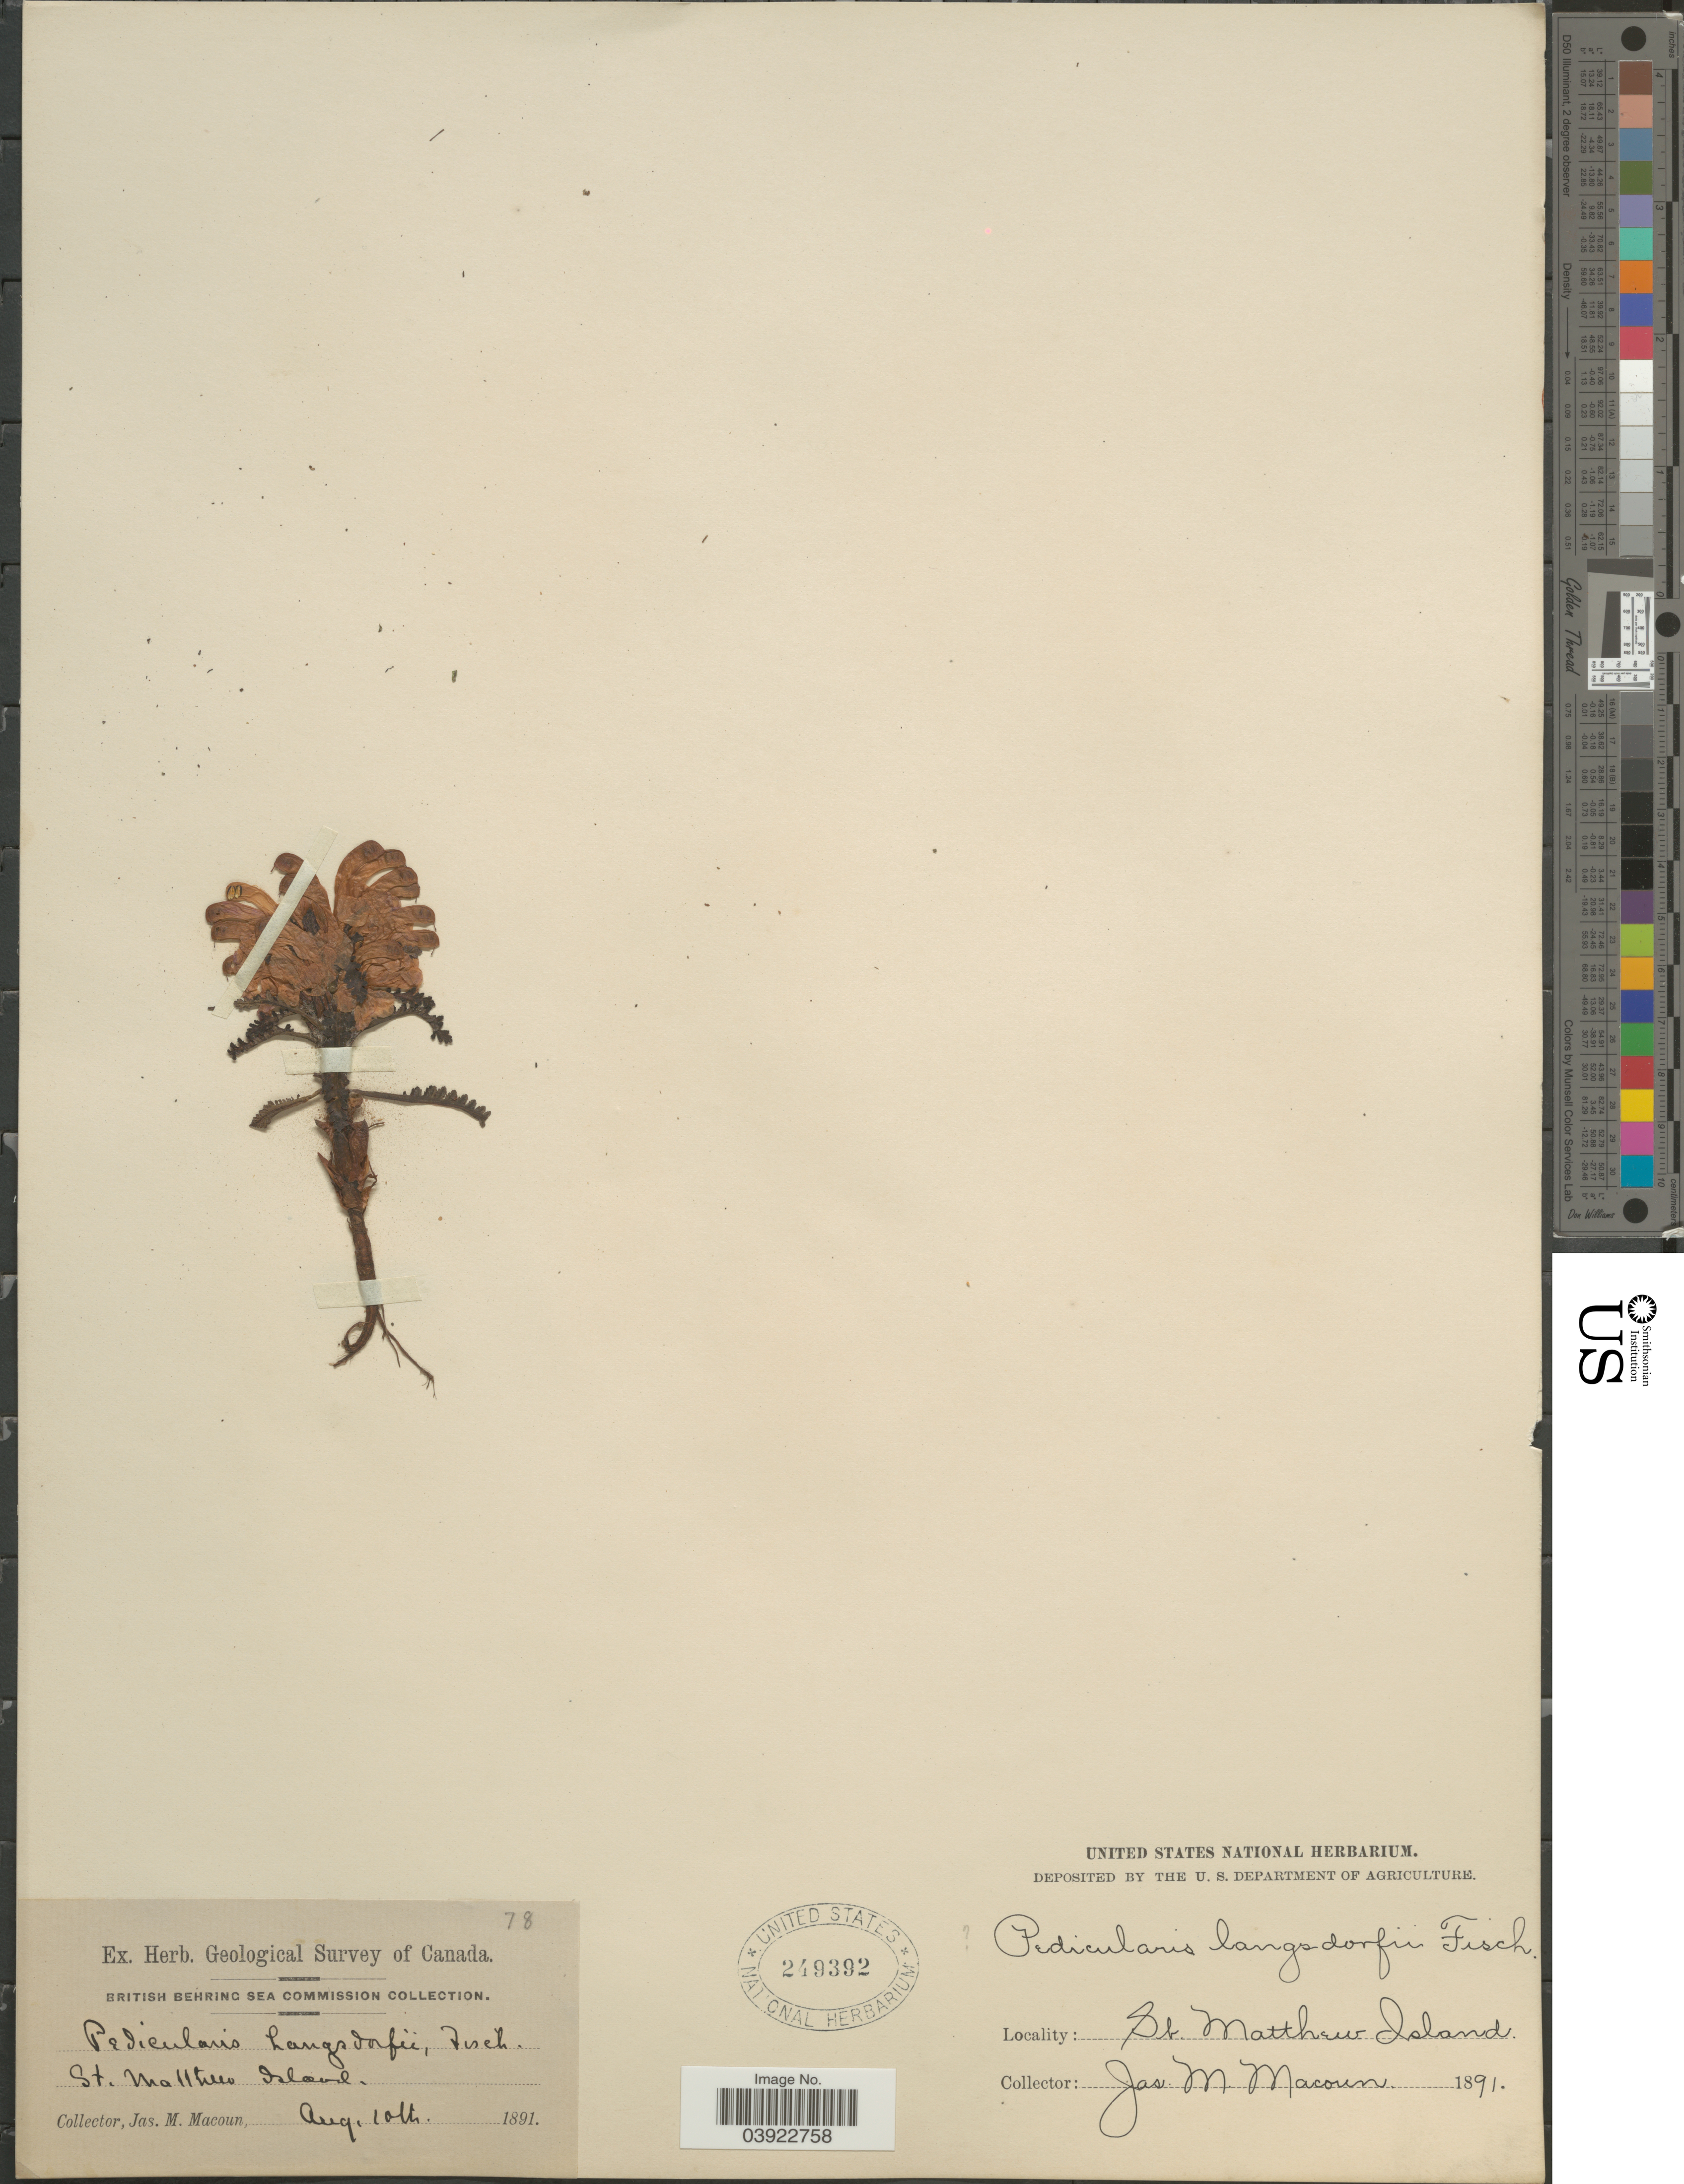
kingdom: Plantae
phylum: Tracheophyta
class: Magnoliopsida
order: Lamiales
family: Orobanchaceae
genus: Pedicularis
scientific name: Pedicularis langsdorffii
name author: Fisch. ex Steven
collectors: J. M. Macoun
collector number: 78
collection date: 1891-08-10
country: United States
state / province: Alaska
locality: St. Matthew Island.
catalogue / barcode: US 249392